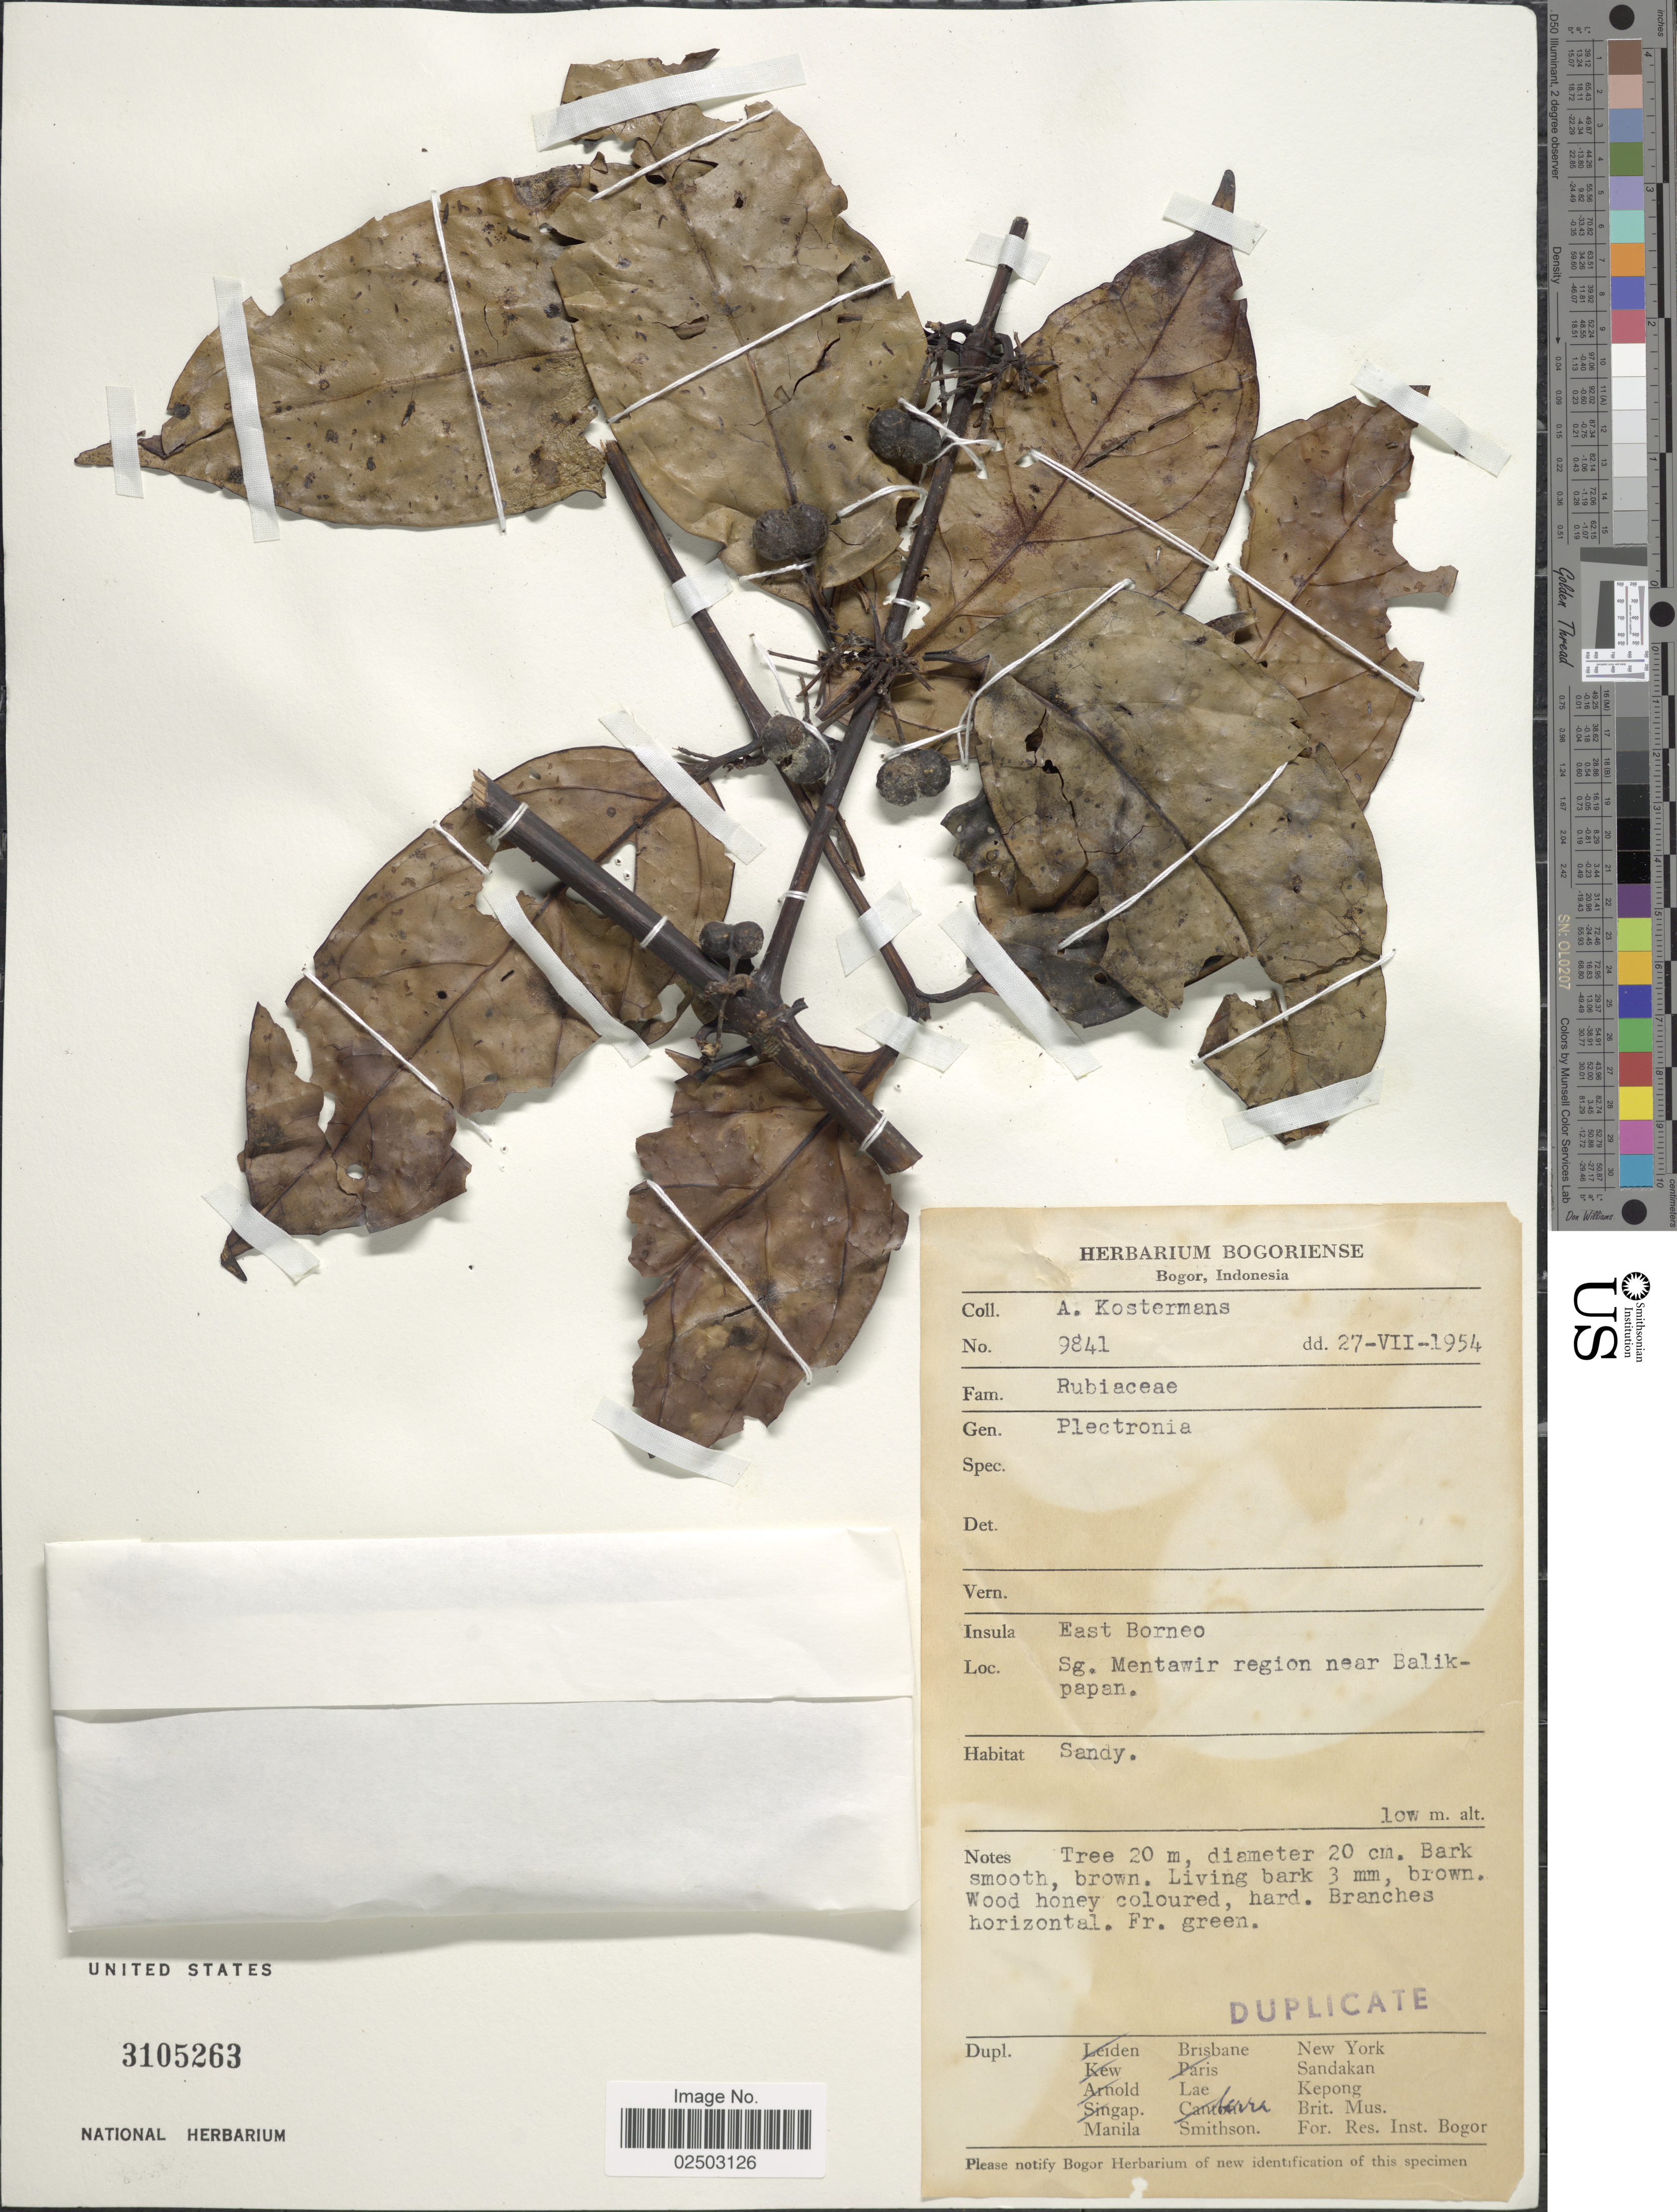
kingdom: Plantae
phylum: Tracheophyta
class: Magnoliopsida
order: Gentianales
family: Rubiaceae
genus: Bridsonia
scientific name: Bridsonia chamaedendrum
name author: (Kuntze) Verstraete & A.E. van Wyk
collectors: A. J. G. Kostermans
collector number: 9841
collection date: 1954-07-27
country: Indonesia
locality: East Borneo, Sg. Mentawir region near Balik-papan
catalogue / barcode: US 3105263